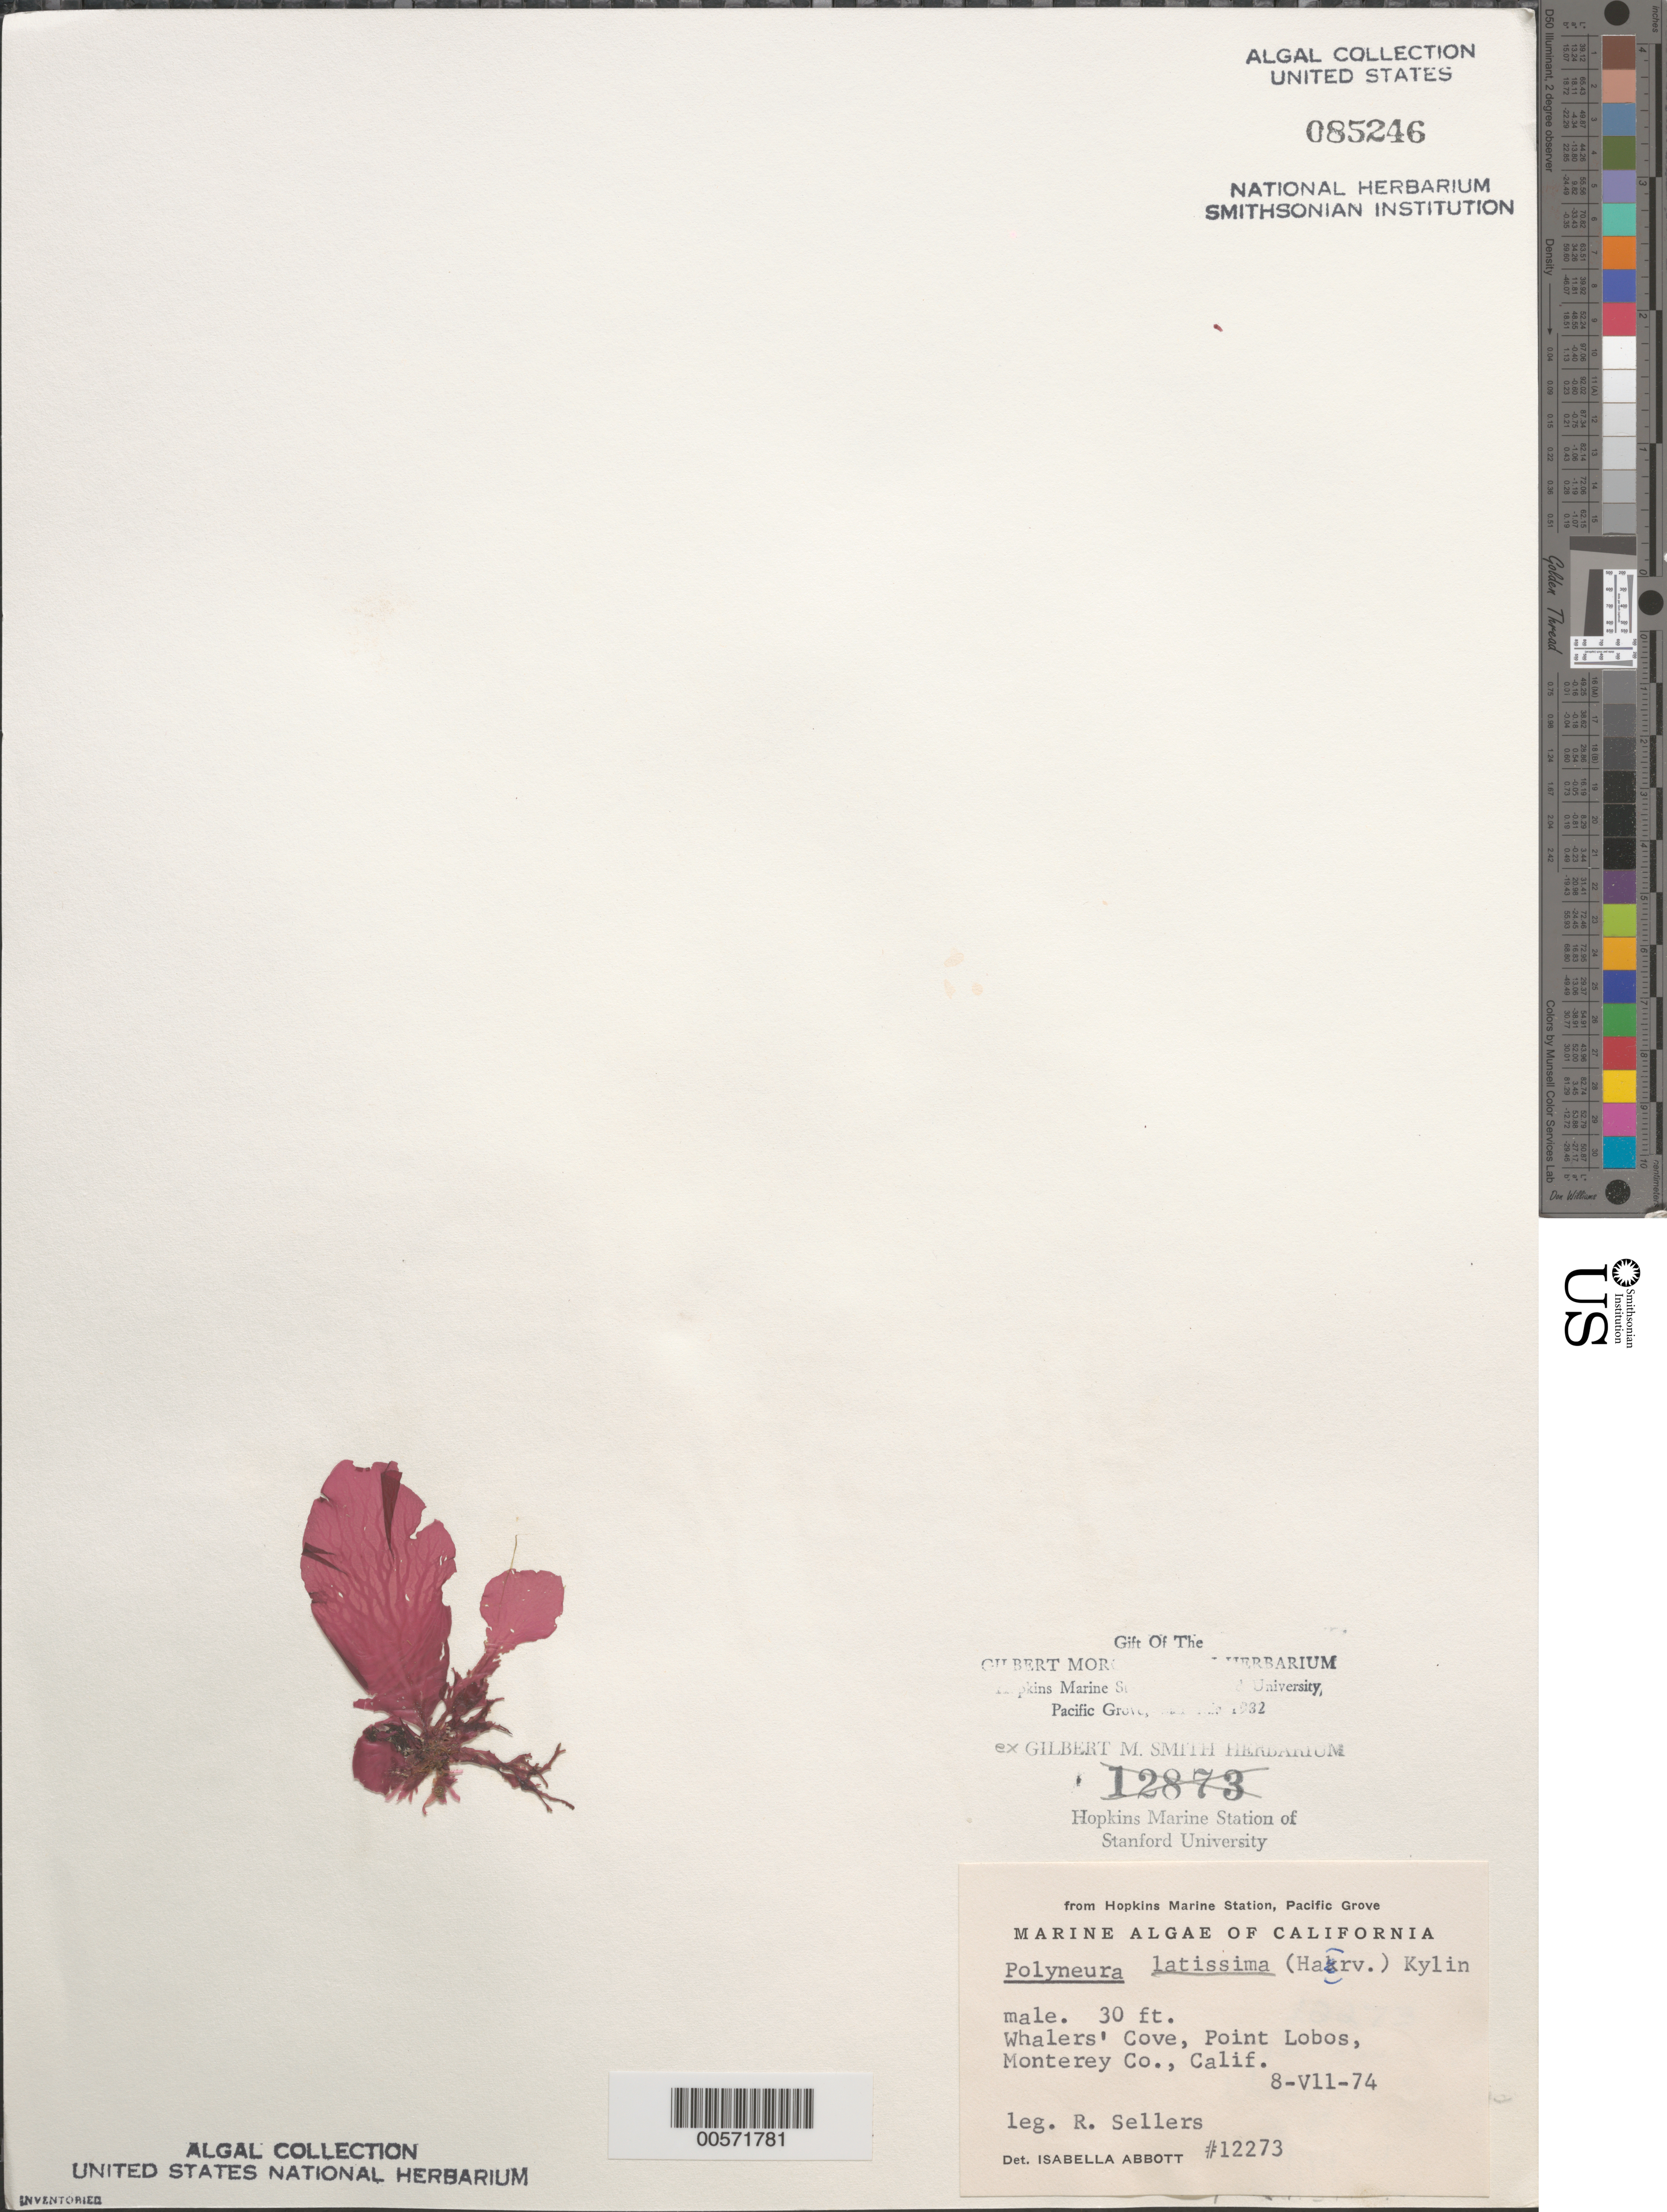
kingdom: Plantae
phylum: Rhodophyta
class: Florideophyceae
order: Ceramiales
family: Delesseriaceae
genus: Polyneura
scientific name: Polyneura latissima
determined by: Abbott, Isabella A.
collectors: R. F. Sellers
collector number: IAA 12273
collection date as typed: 08 Jul 1974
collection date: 1974-07-08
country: United States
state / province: California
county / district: Monterey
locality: Whaler's Cove, Point Lobos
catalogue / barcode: US 85246